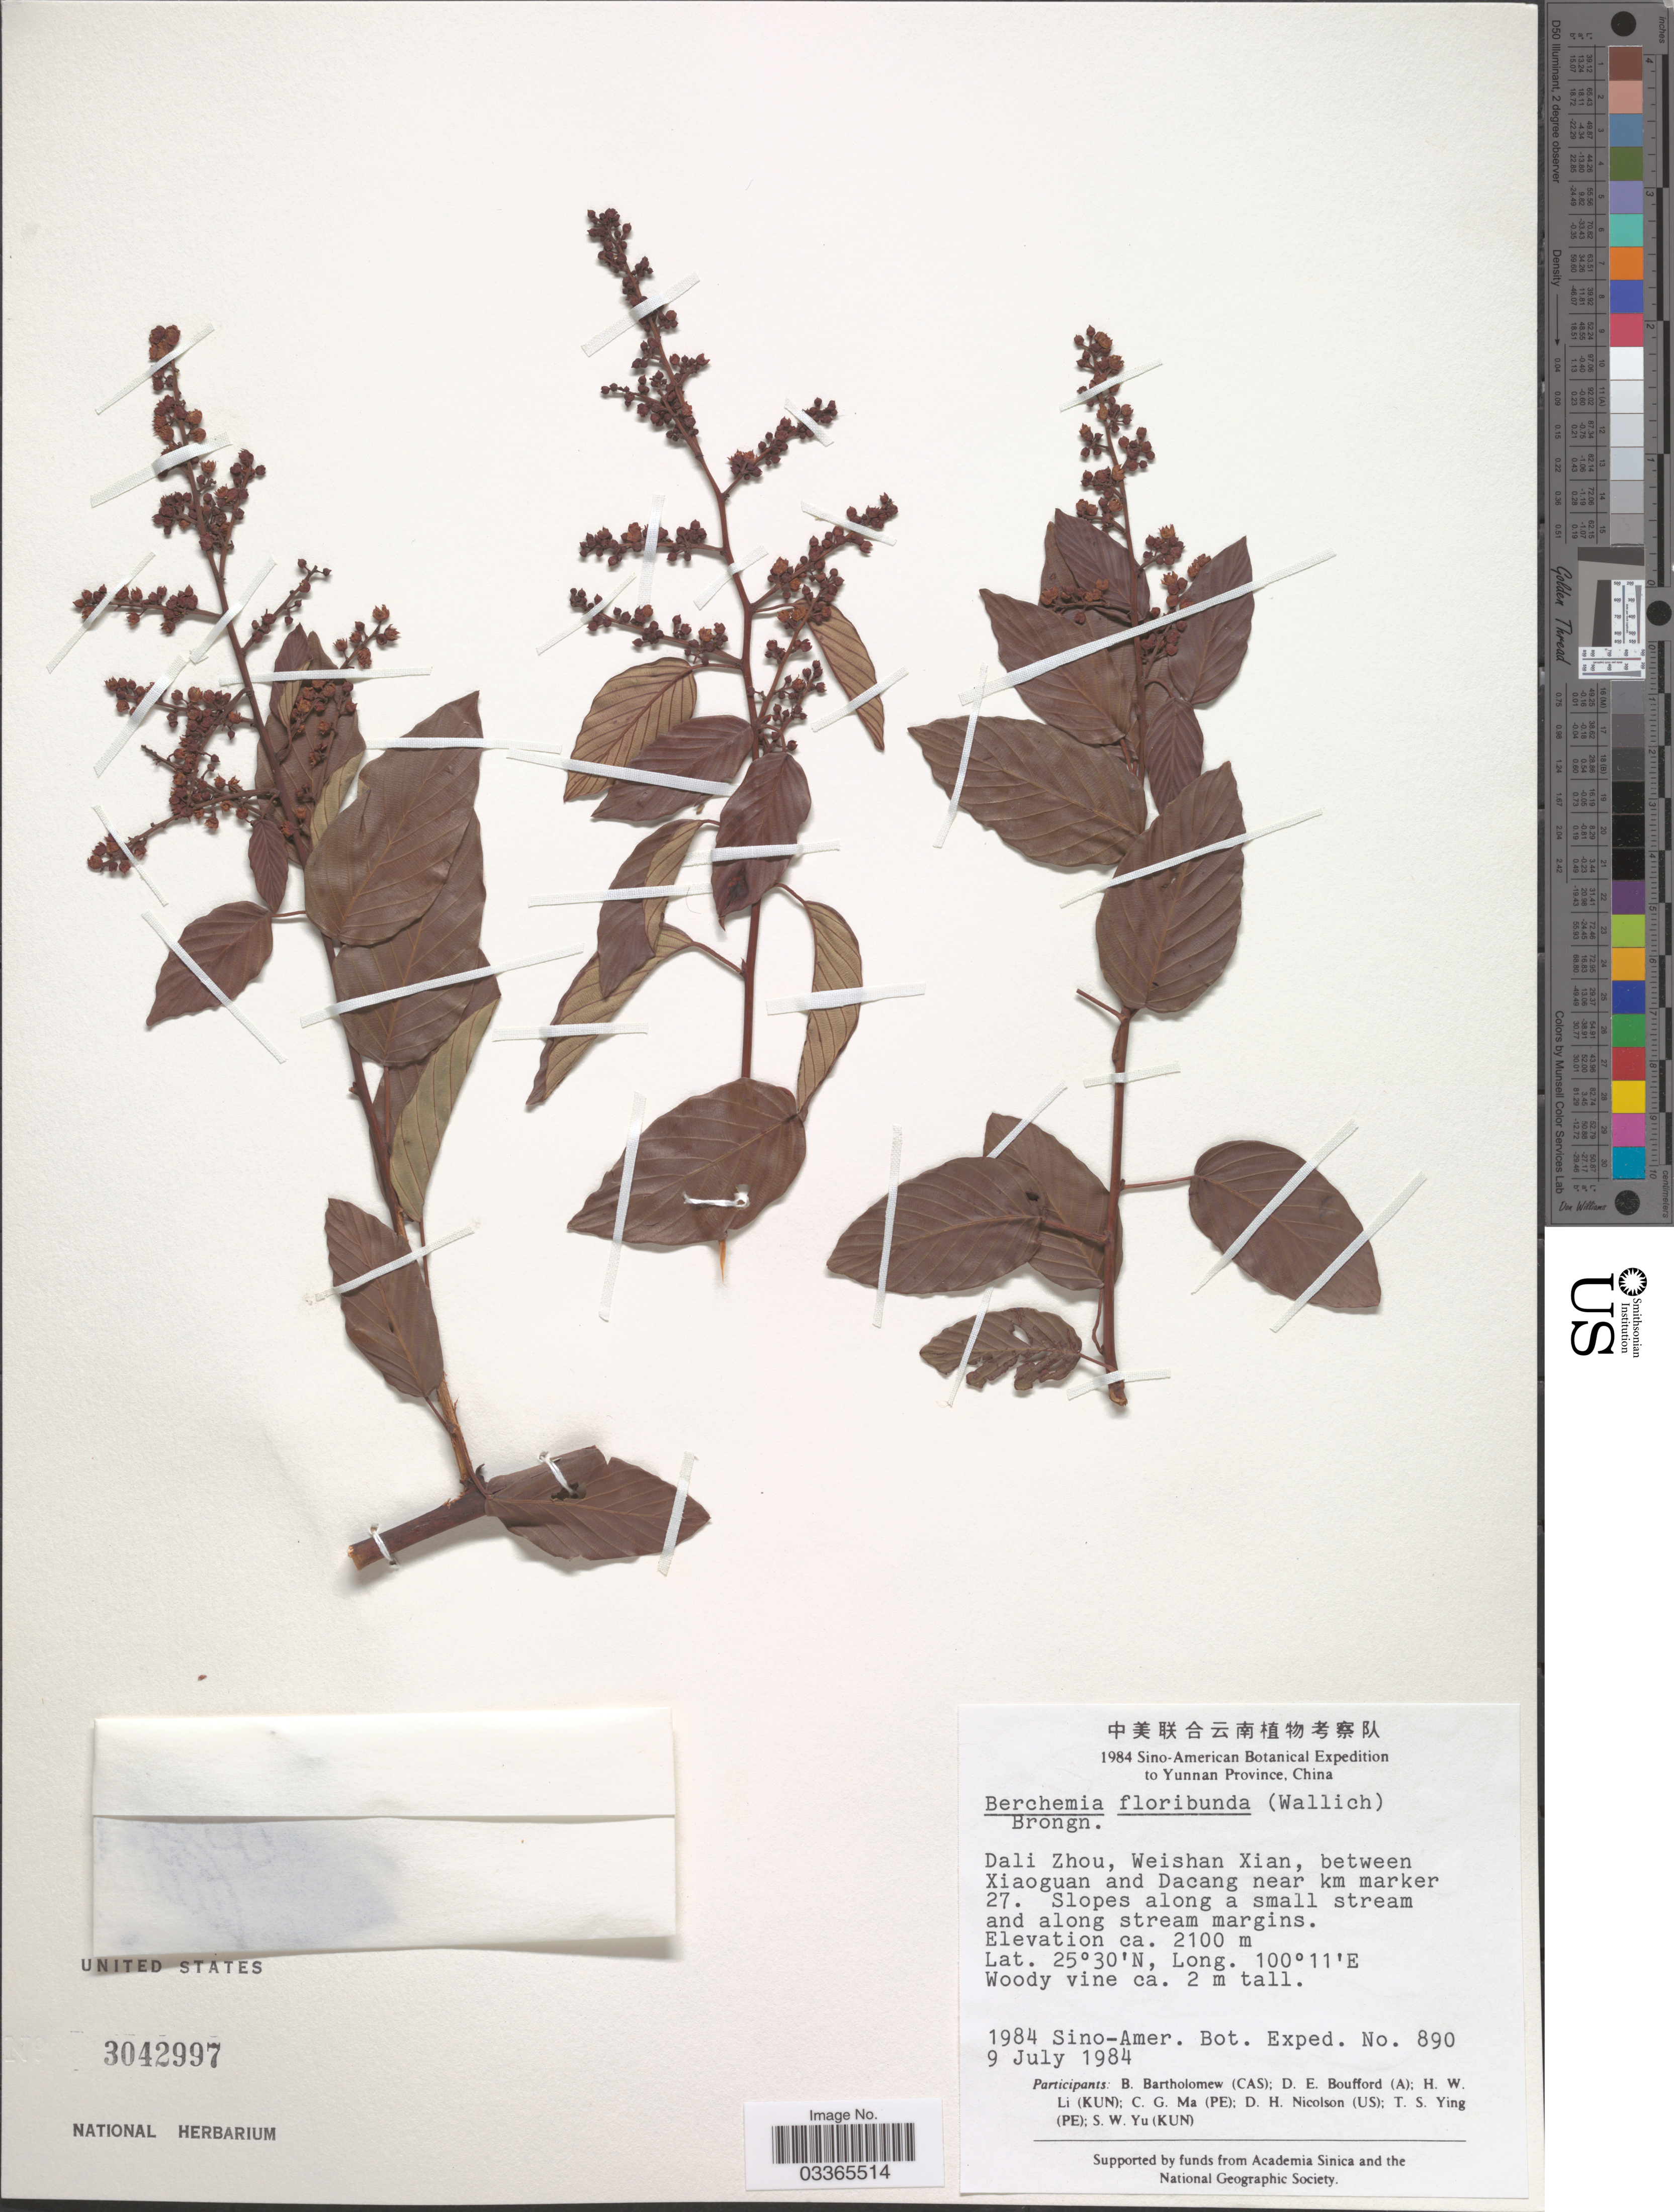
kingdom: Plantae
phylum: Tracheophyta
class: Magnoliopsida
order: Rosales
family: Rhamnaceae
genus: Berchemia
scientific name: Berchemia floribunda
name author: (Wall.) Brongn.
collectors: Sino-Amer. Bot. Exped. 1984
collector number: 890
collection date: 1984-07-09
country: China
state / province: Yunnan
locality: Dali Zhou, Weishan Xian, between Xiaoguan and Dacang near km marker 27.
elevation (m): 2100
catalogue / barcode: US 3042997